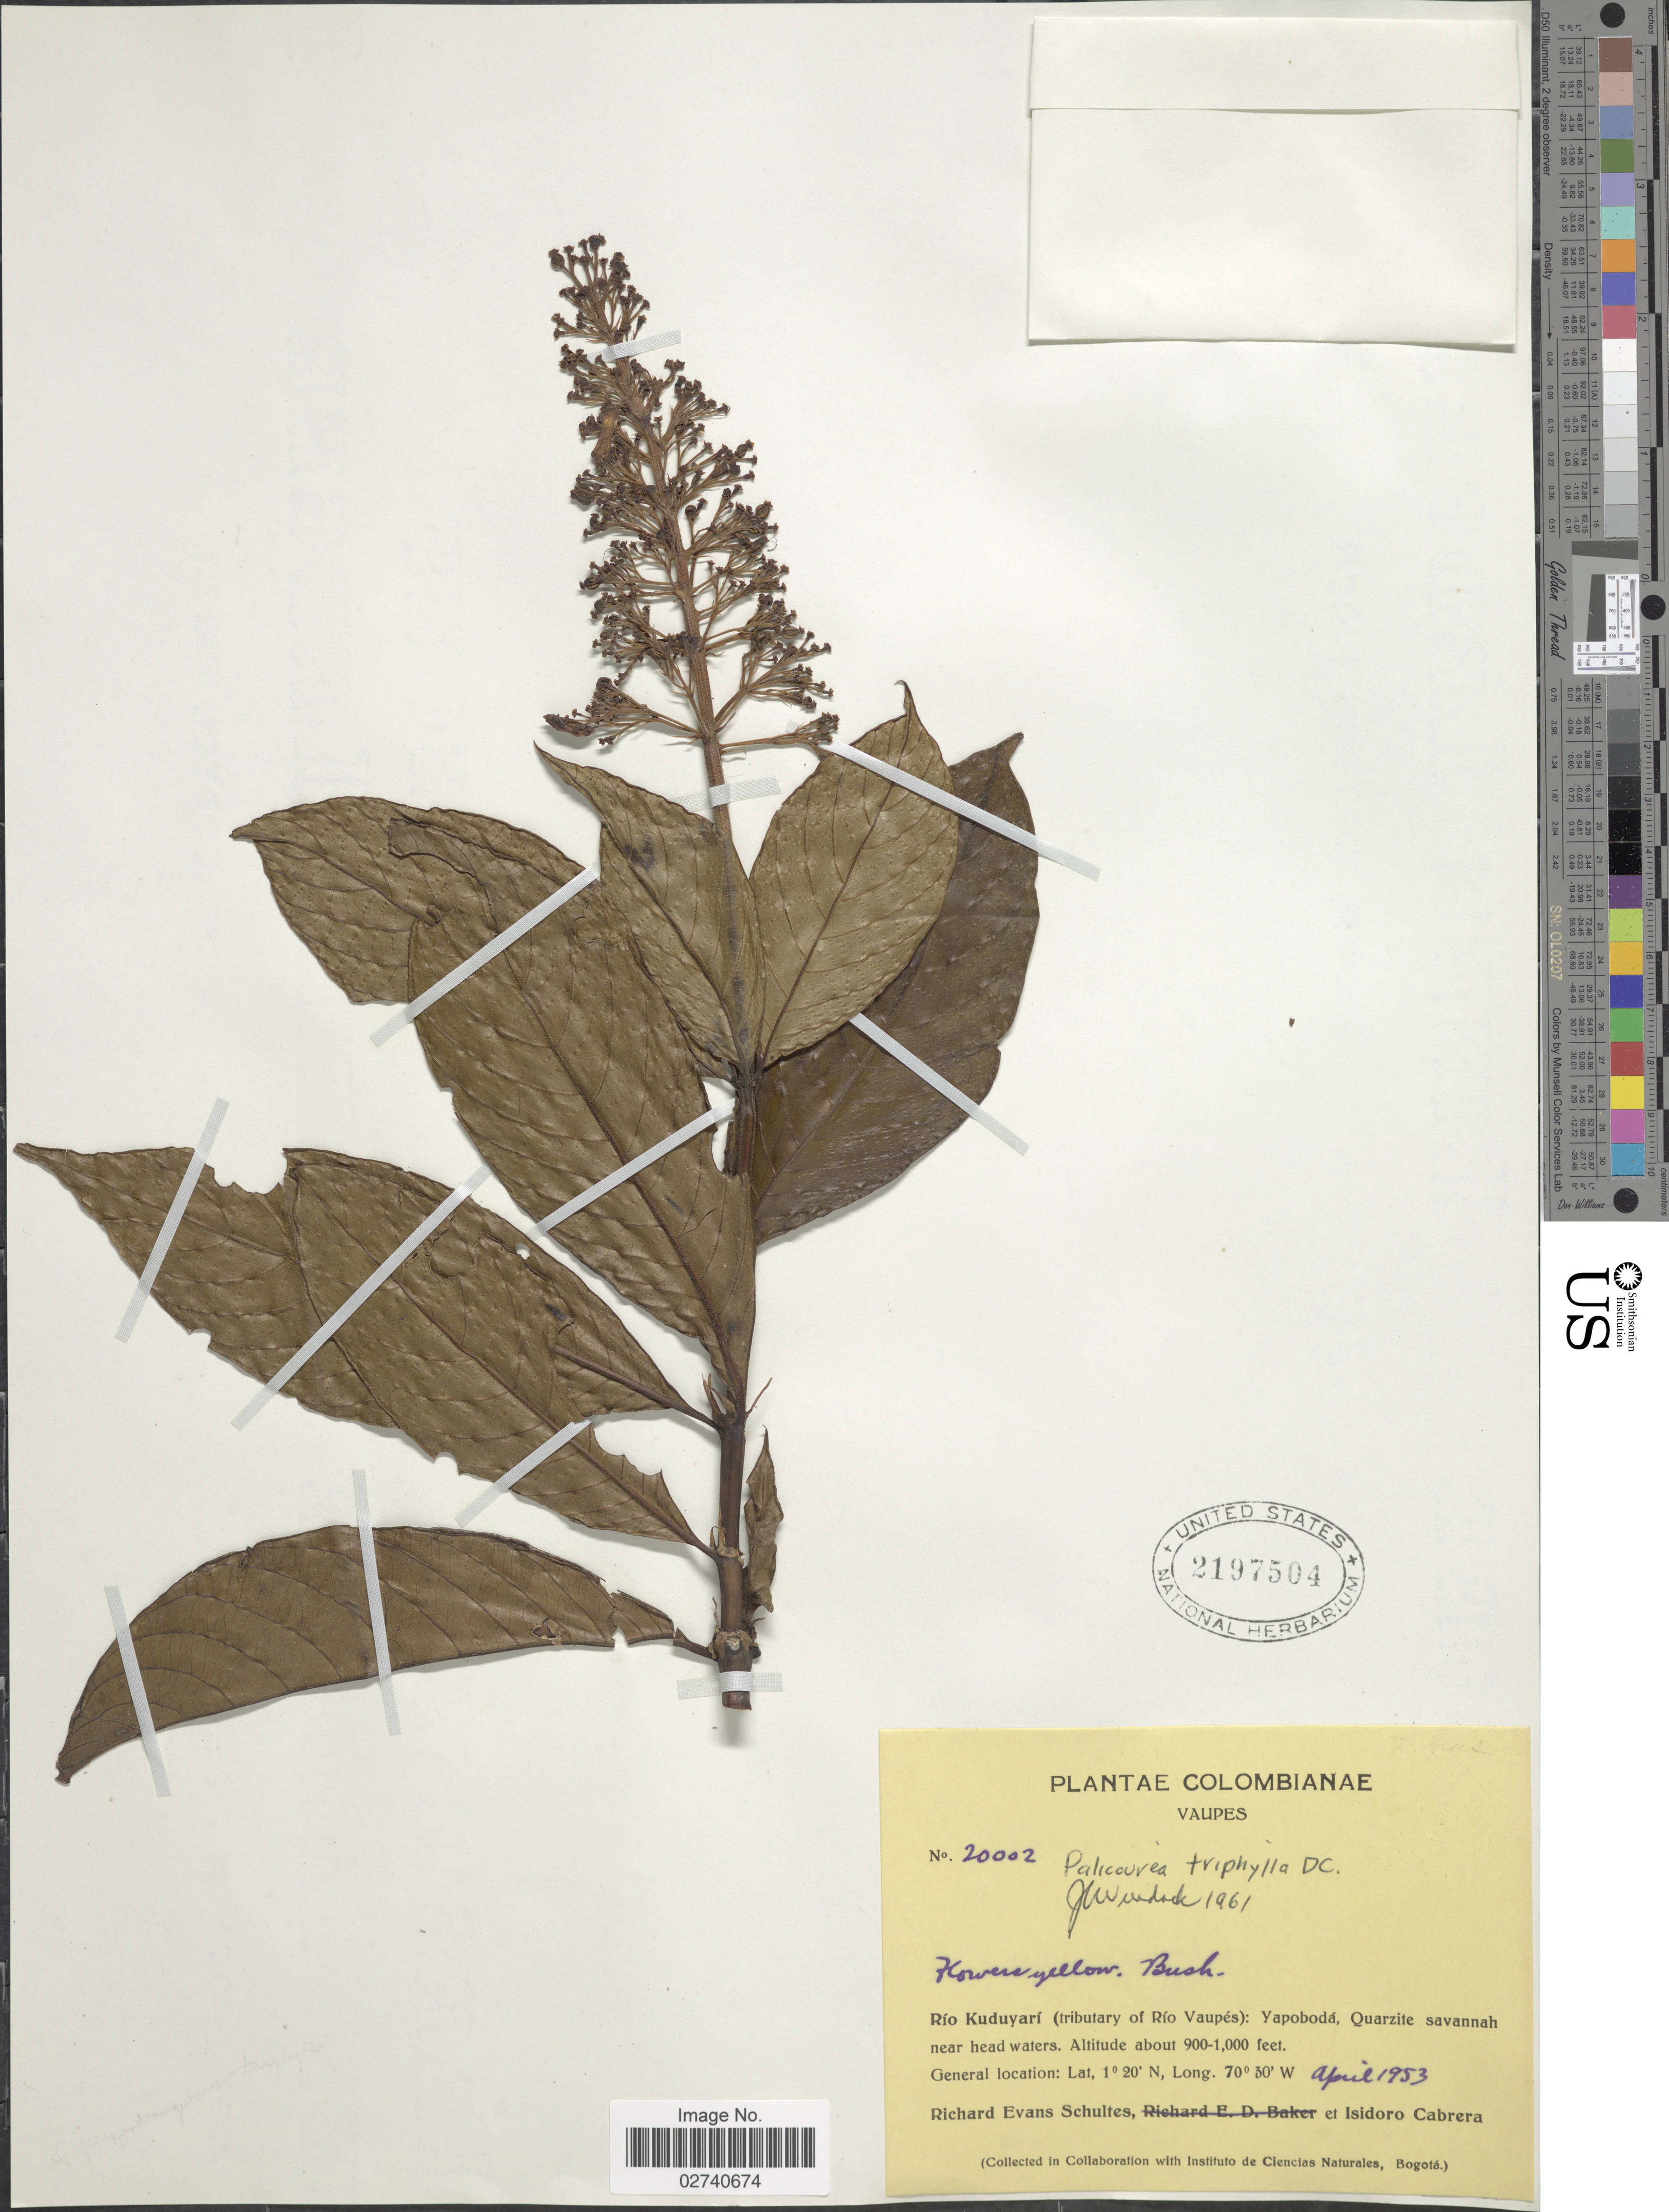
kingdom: Plantae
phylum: Tracheophyta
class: Magnoliopsida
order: Gentianales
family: Rubiaceae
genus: Palicourea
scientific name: Palicourea triphylla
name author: DC.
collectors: R. E. Schultes & I. Cabrera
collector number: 20002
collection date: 1953-04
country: Colombia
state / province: Vaupés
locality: Rio Kuduyari (tributary of Rio Vaupes): Yapoboda, Quarzite savannah near head waters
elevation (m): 274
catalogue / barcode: US 2197504